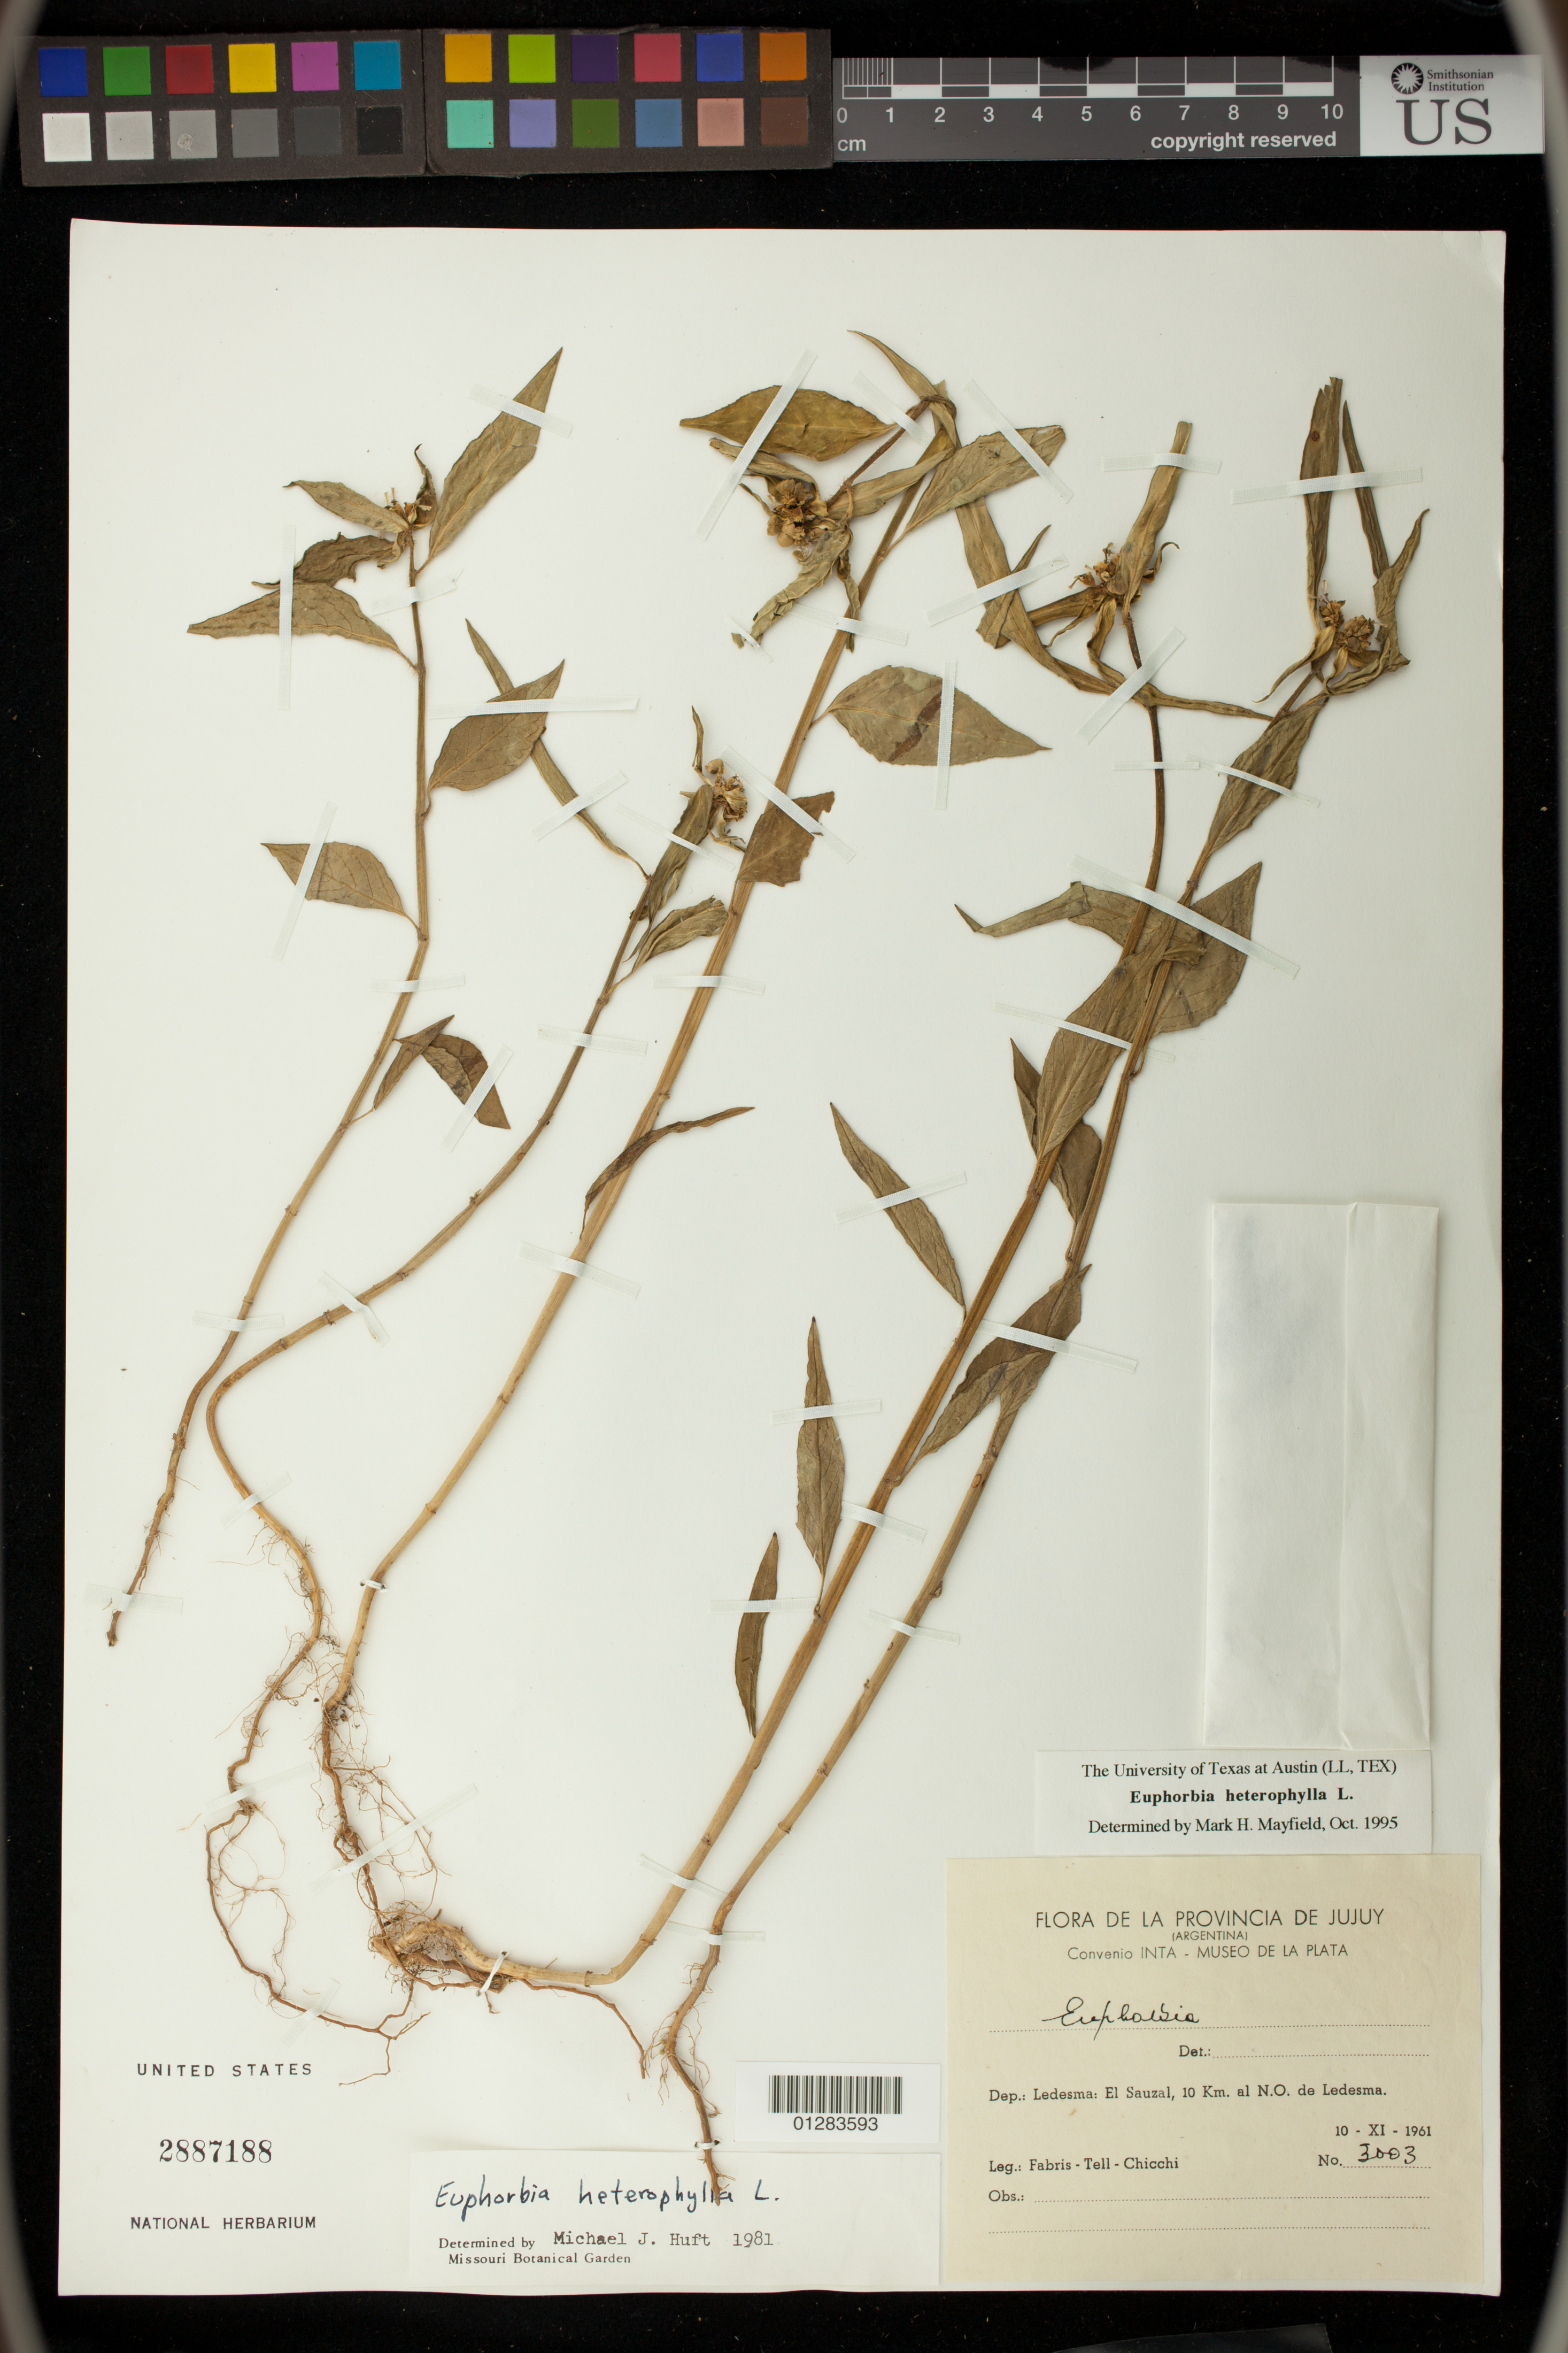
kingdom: Plantae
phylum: Tracheophyta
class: Magnoliopsida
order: Malpighiales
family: Euphorbiaceae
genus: Euphorbia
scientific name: Euphorbia heterophylla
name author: L.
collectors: H. Fabris, -. Tell & A. Chicchi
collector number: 3003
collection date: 1961-11-10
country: Argentina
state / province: Jujuy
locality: El Sauzal, 10 km al N.O. de Ledesma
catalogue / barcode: US 2887188